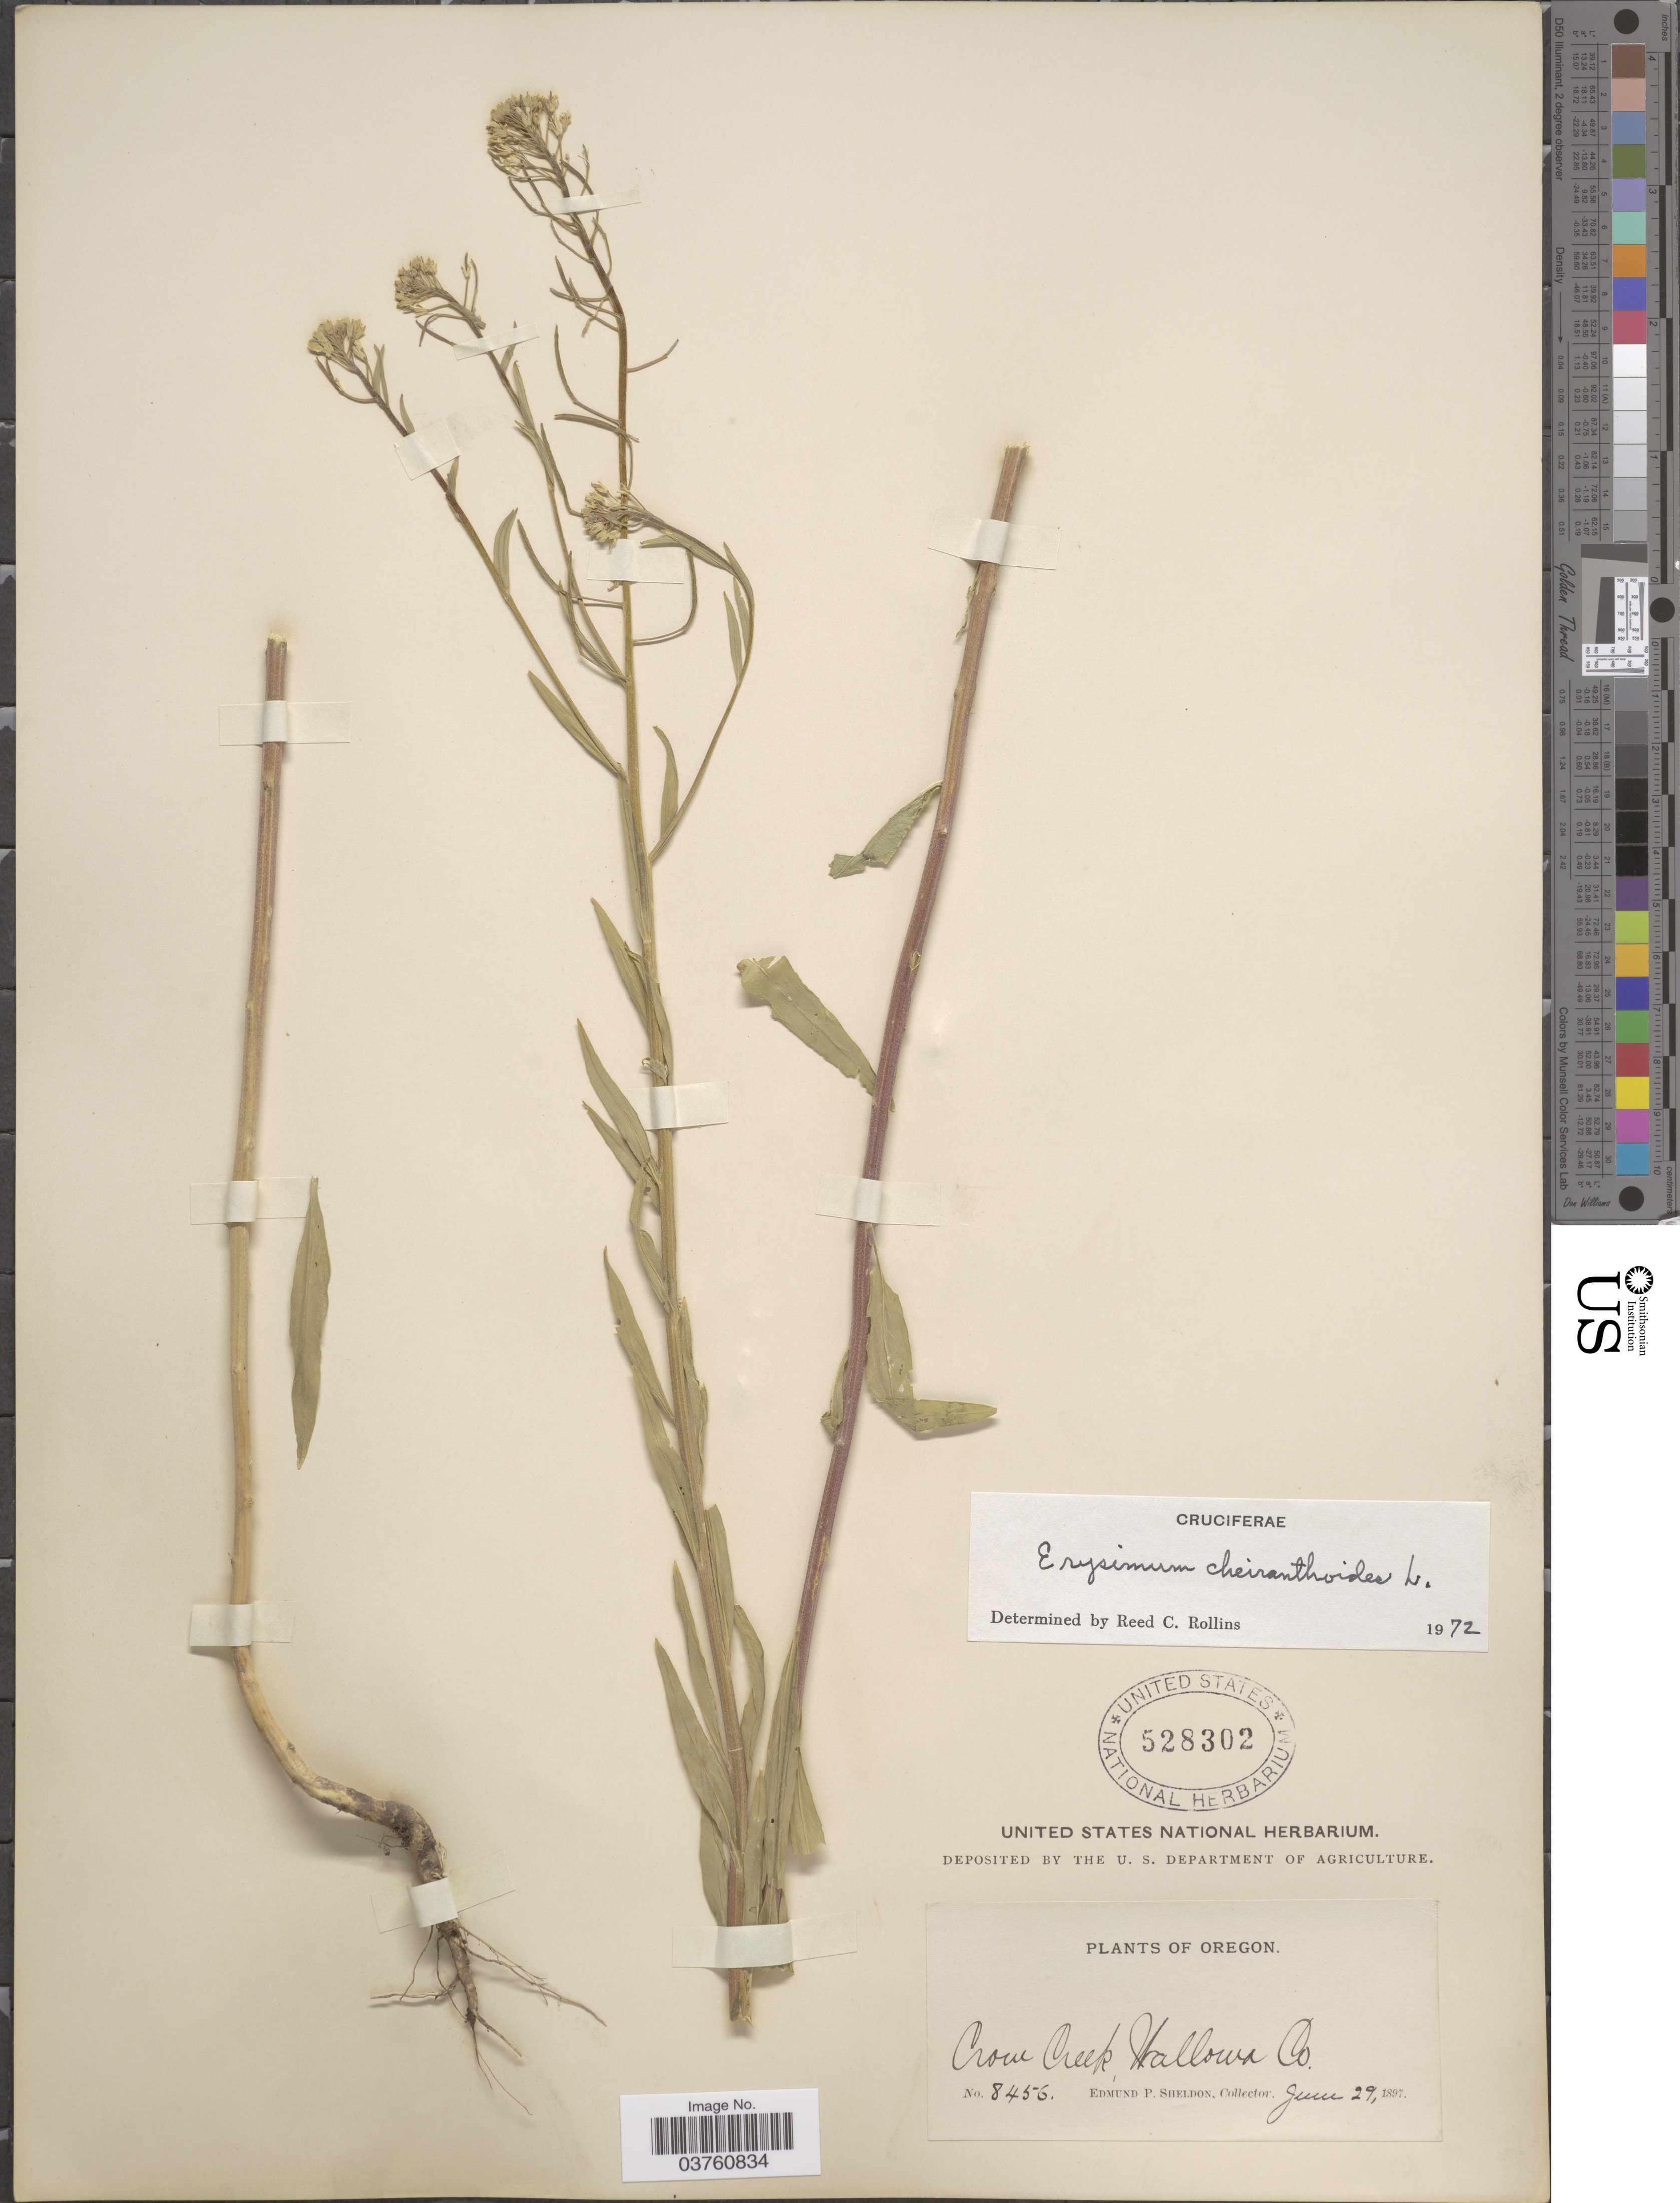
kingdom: Plantae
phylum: Tracheophyta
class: Magnoliopsida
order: Brassicales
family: Brassicaceae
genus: Erysimum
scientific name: Erysimum cheiranthoides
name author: L.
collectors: E. P. Sheldon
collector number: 8456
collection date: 1897-06-29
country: United States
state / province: Oregon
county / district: Wallowa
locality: Crow Creek, Wallowa Co.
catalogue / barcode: US 528302